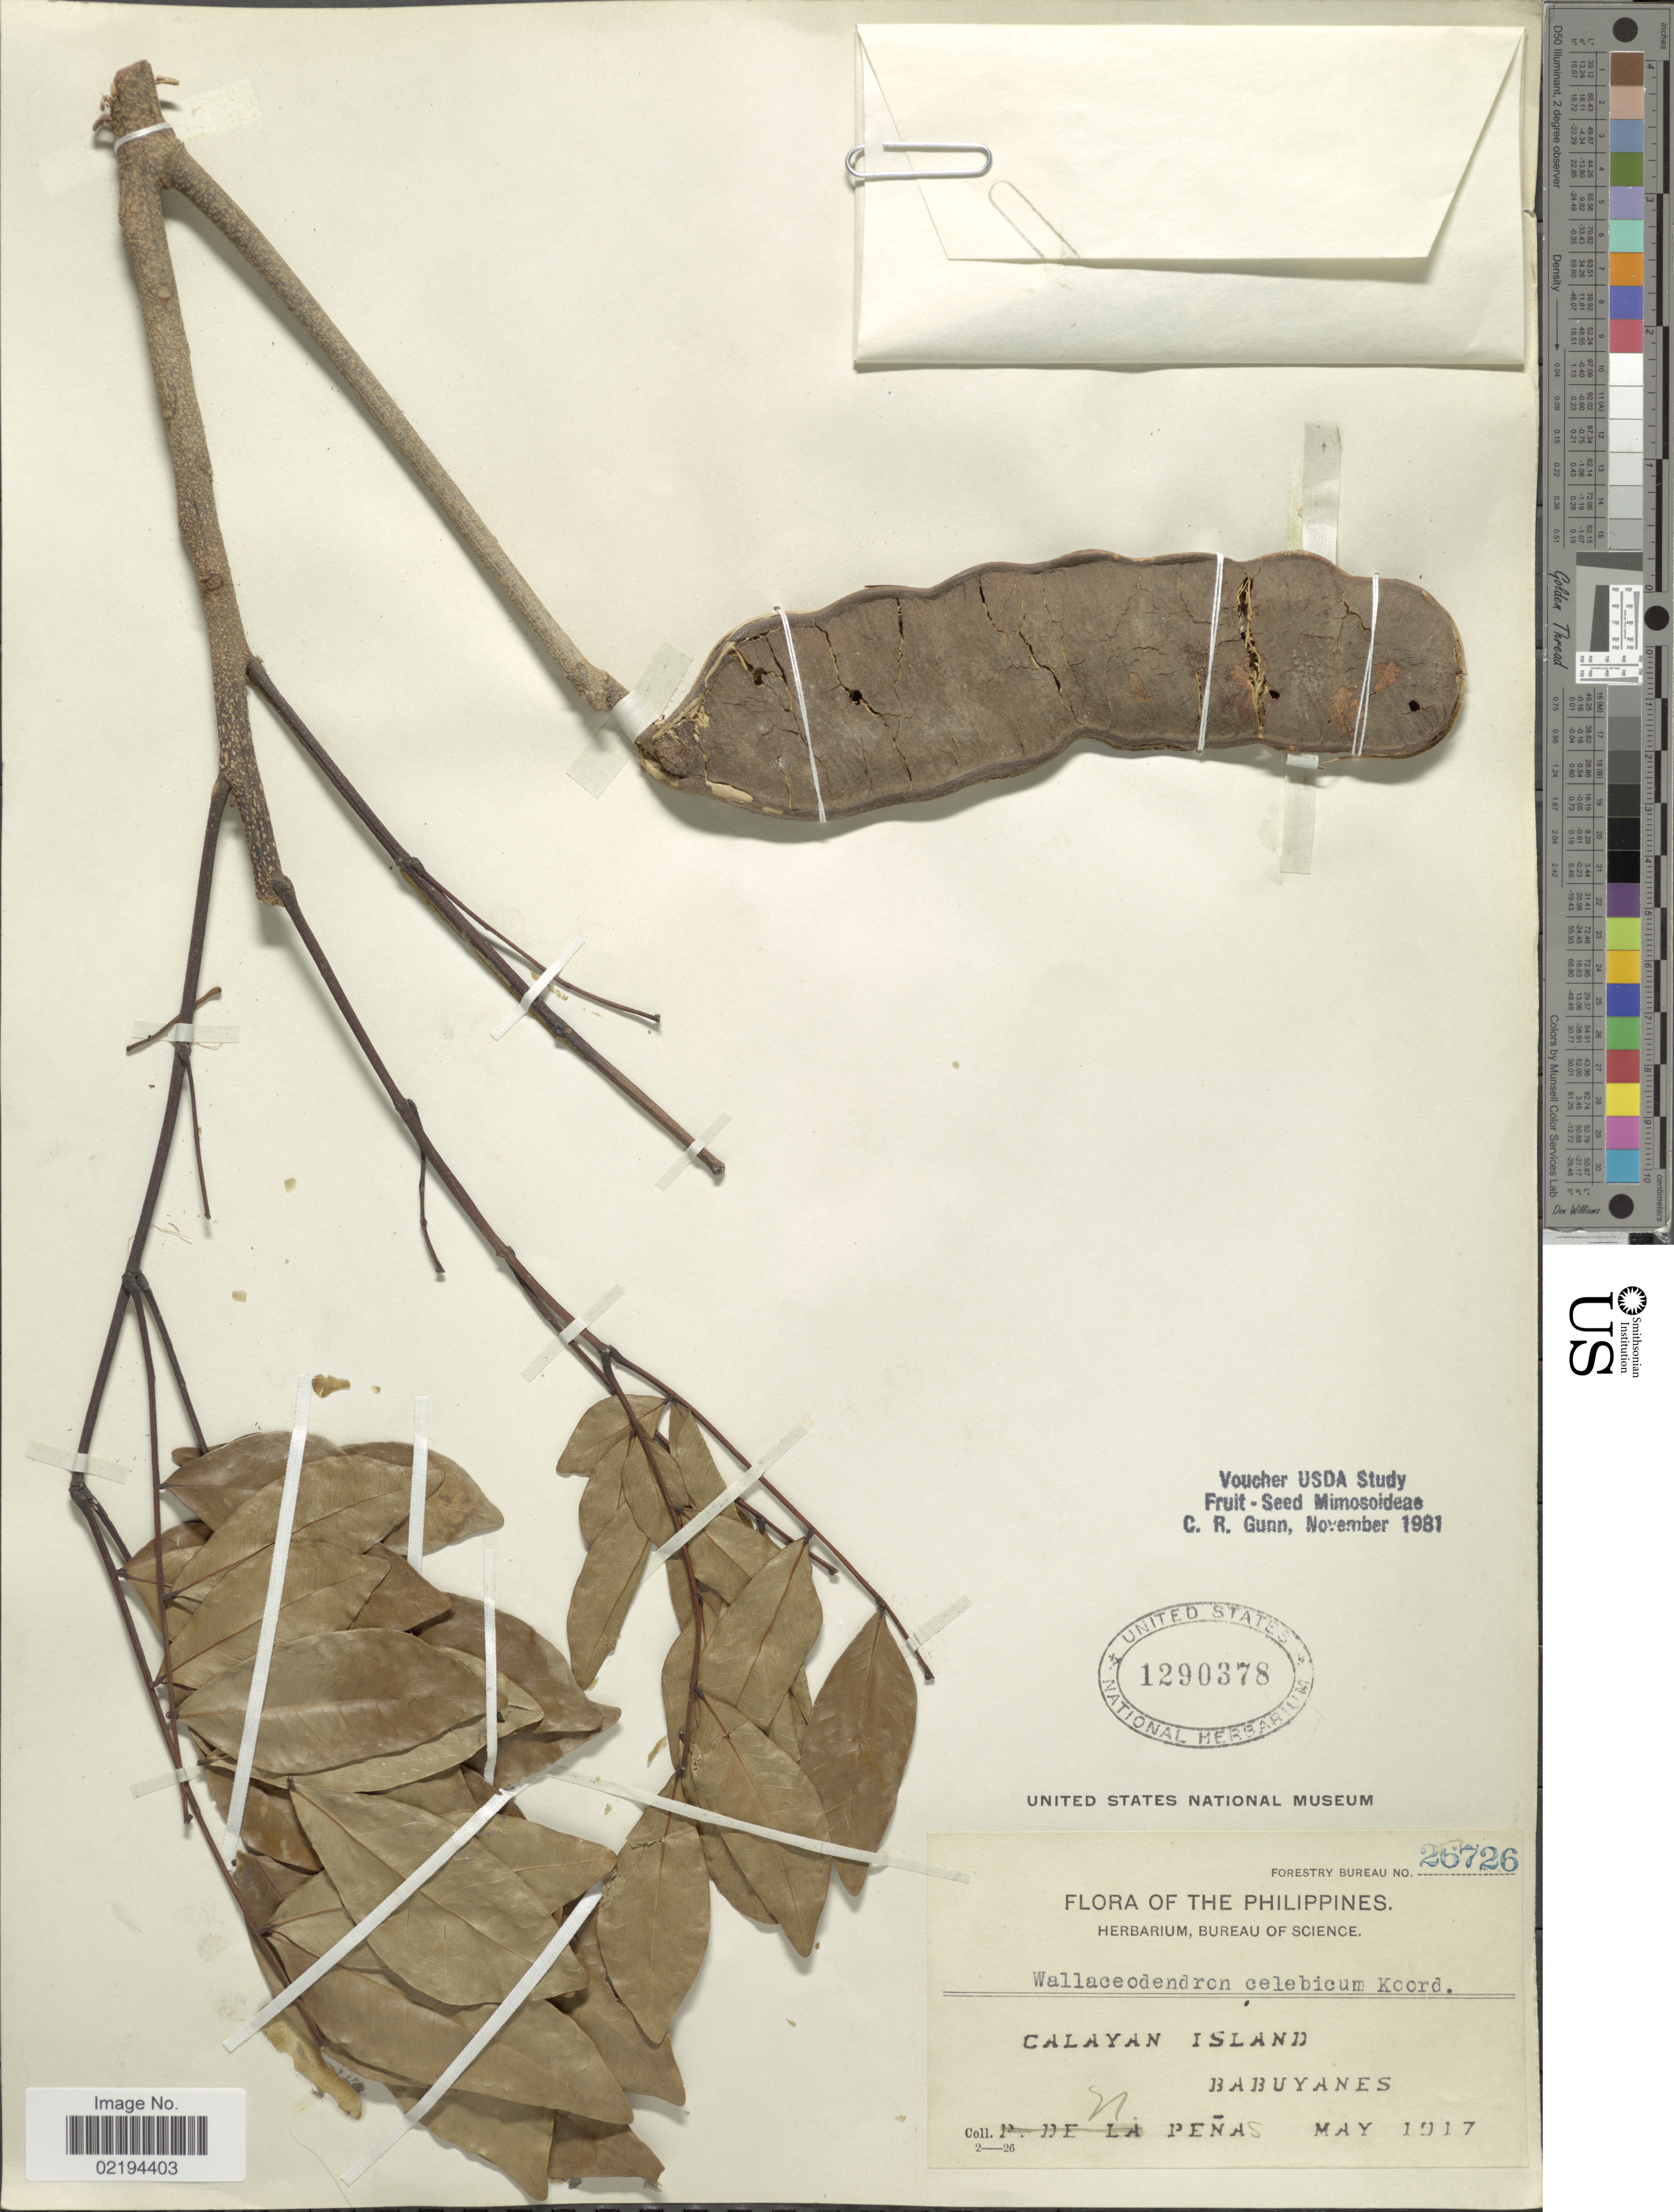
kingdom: Plantae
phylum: Tracheophyta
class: Magnoliopsida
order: Fabales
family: Fabaceae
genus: Wallaceodendron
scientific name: Wallaceodendron celebicum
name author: Koord.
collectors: N. Penas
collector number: Forestry Bureau 26726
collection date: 1917-05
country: Philippines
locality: Calayan Island, Babuyanes.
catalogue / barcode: US 1290378